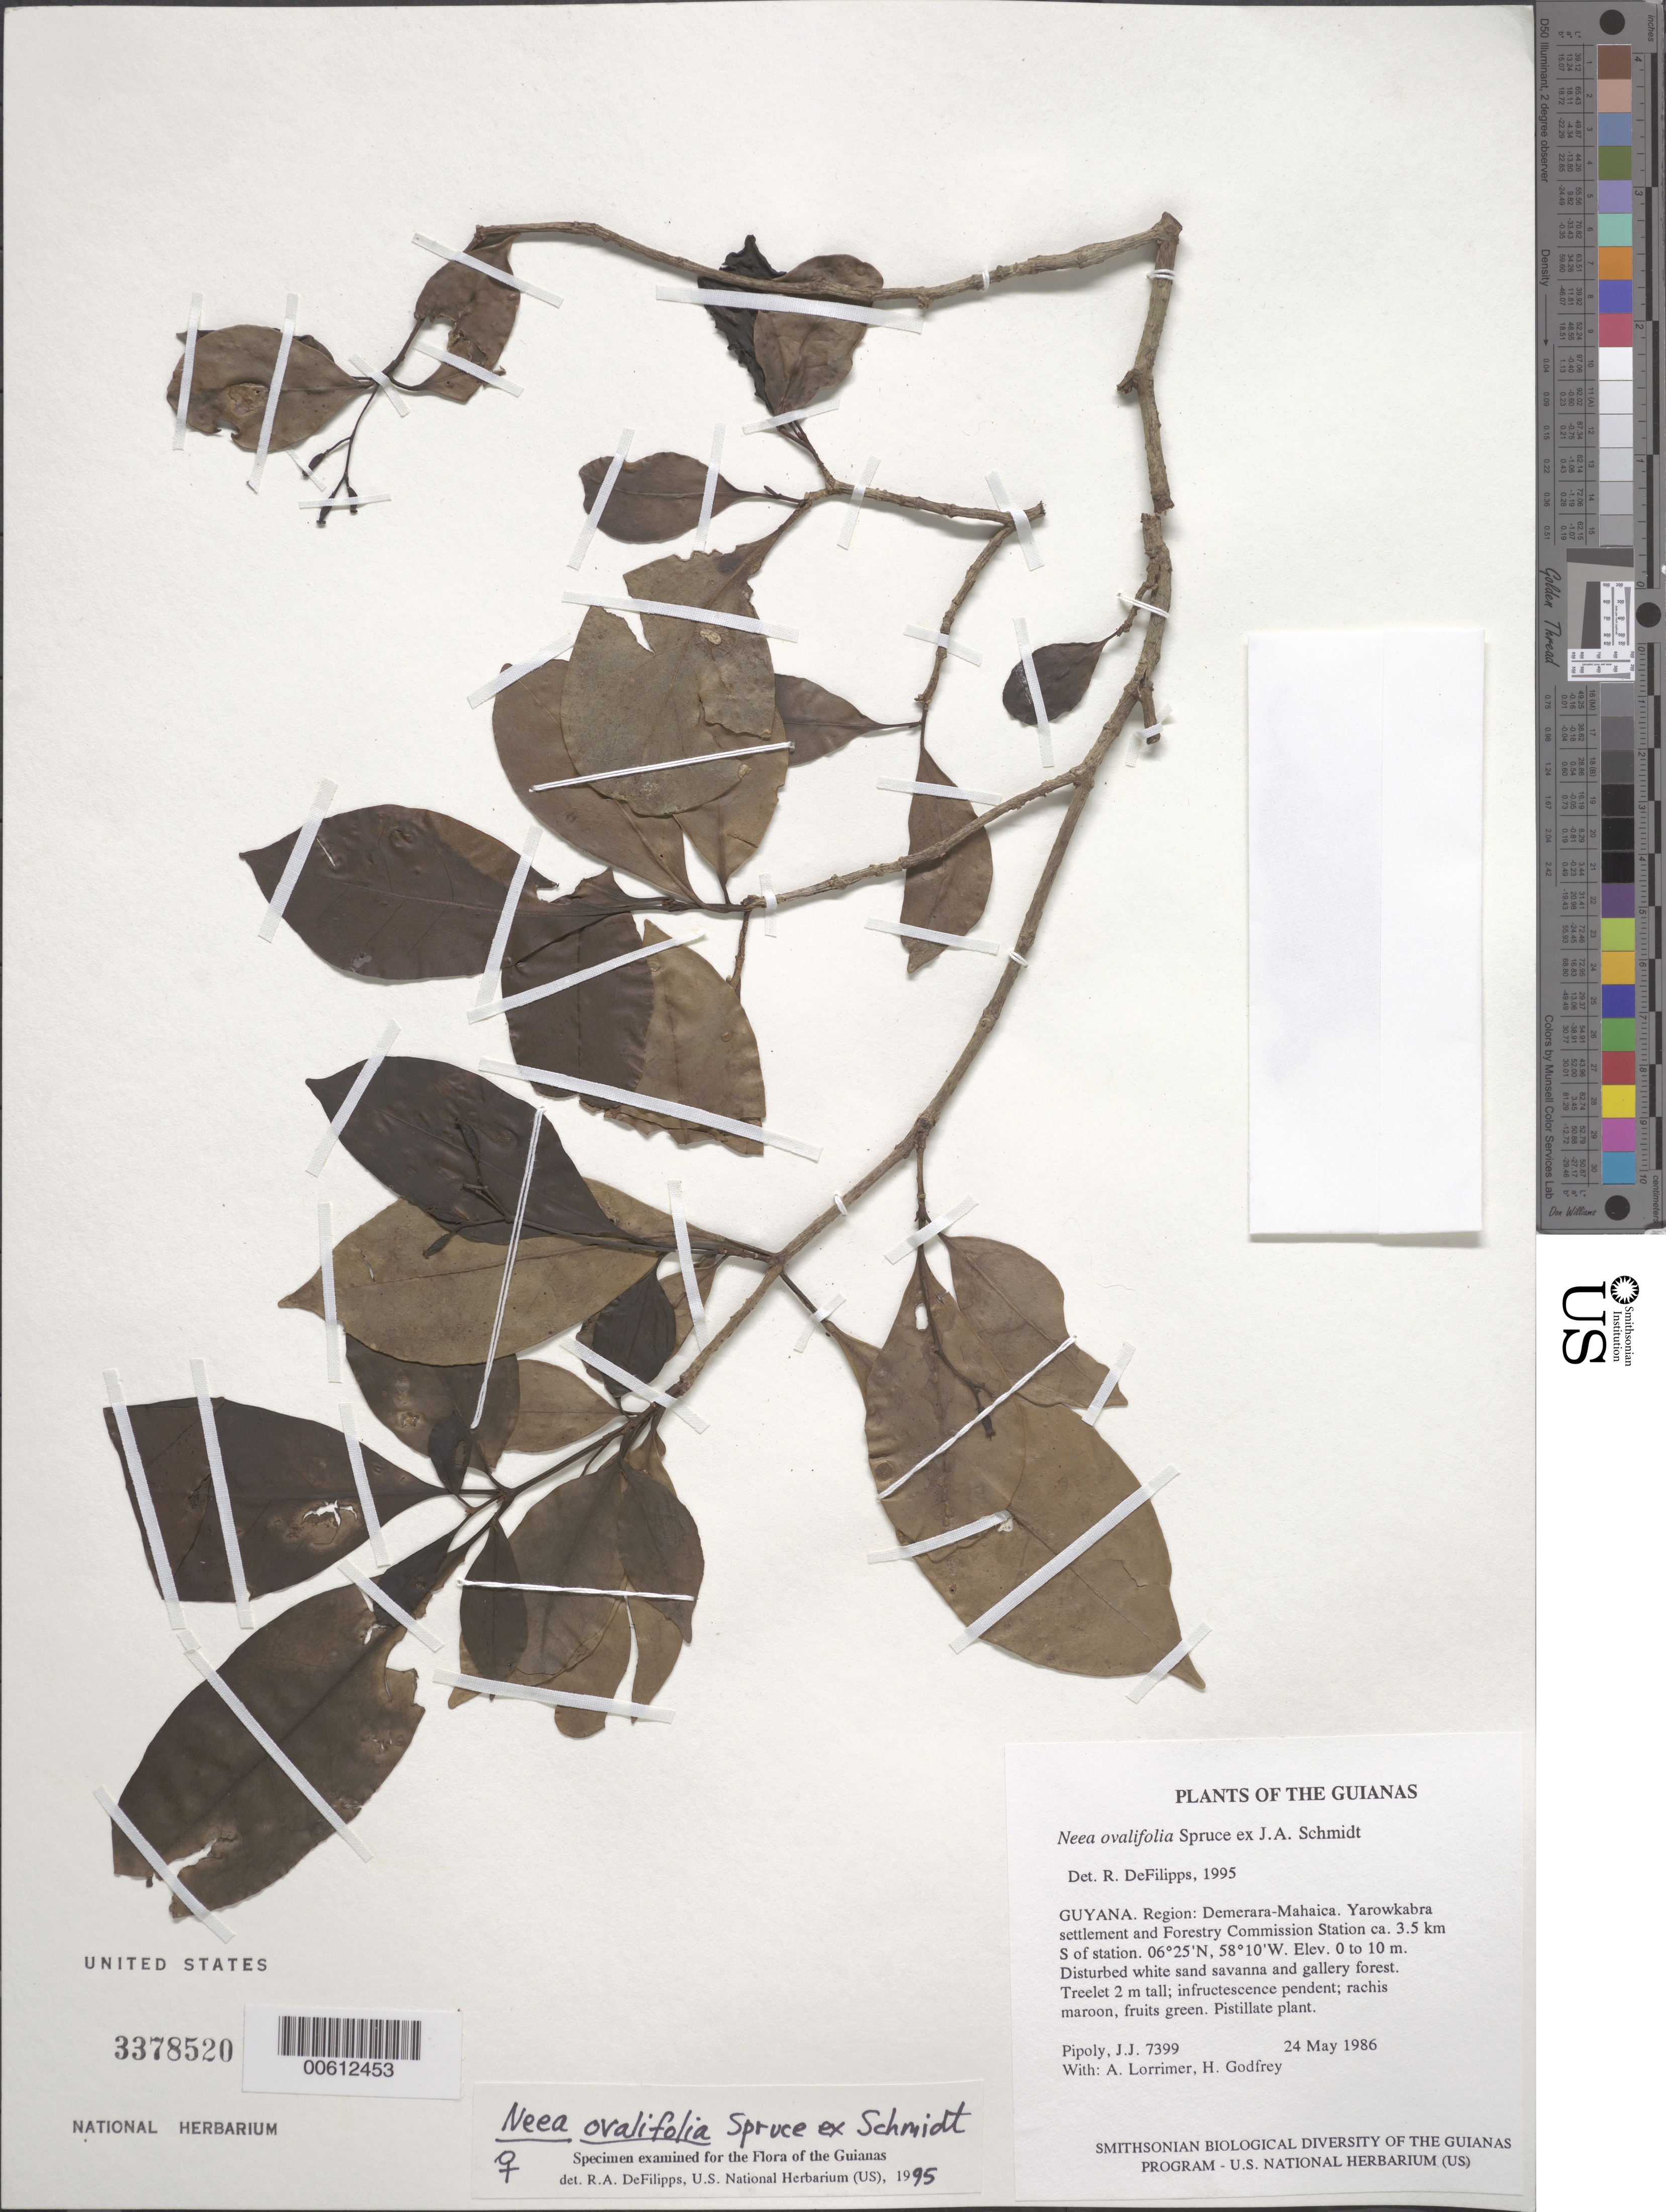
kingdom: Plantae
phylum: Tracheophyta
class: Magnoliopsida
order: Caryophyllales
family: Nyctaginaceae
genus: Neea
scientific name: Neea ovalifolia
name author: Spruce ex J.A. Schmidt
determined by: DeFilipps, R. A.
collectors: J. J. Pipoly, A. Lorrimer & H. Godfrey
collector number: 7399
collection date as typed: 24 May 1986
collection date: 1986-05-24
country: Guyana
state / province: Demerara-Mahaica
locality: Yarowkabra settlement and Forestry Commission Station ca. 3.5 km S of station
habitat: Disturbed white sand savanna and gallery forest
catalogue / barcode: US 3378520